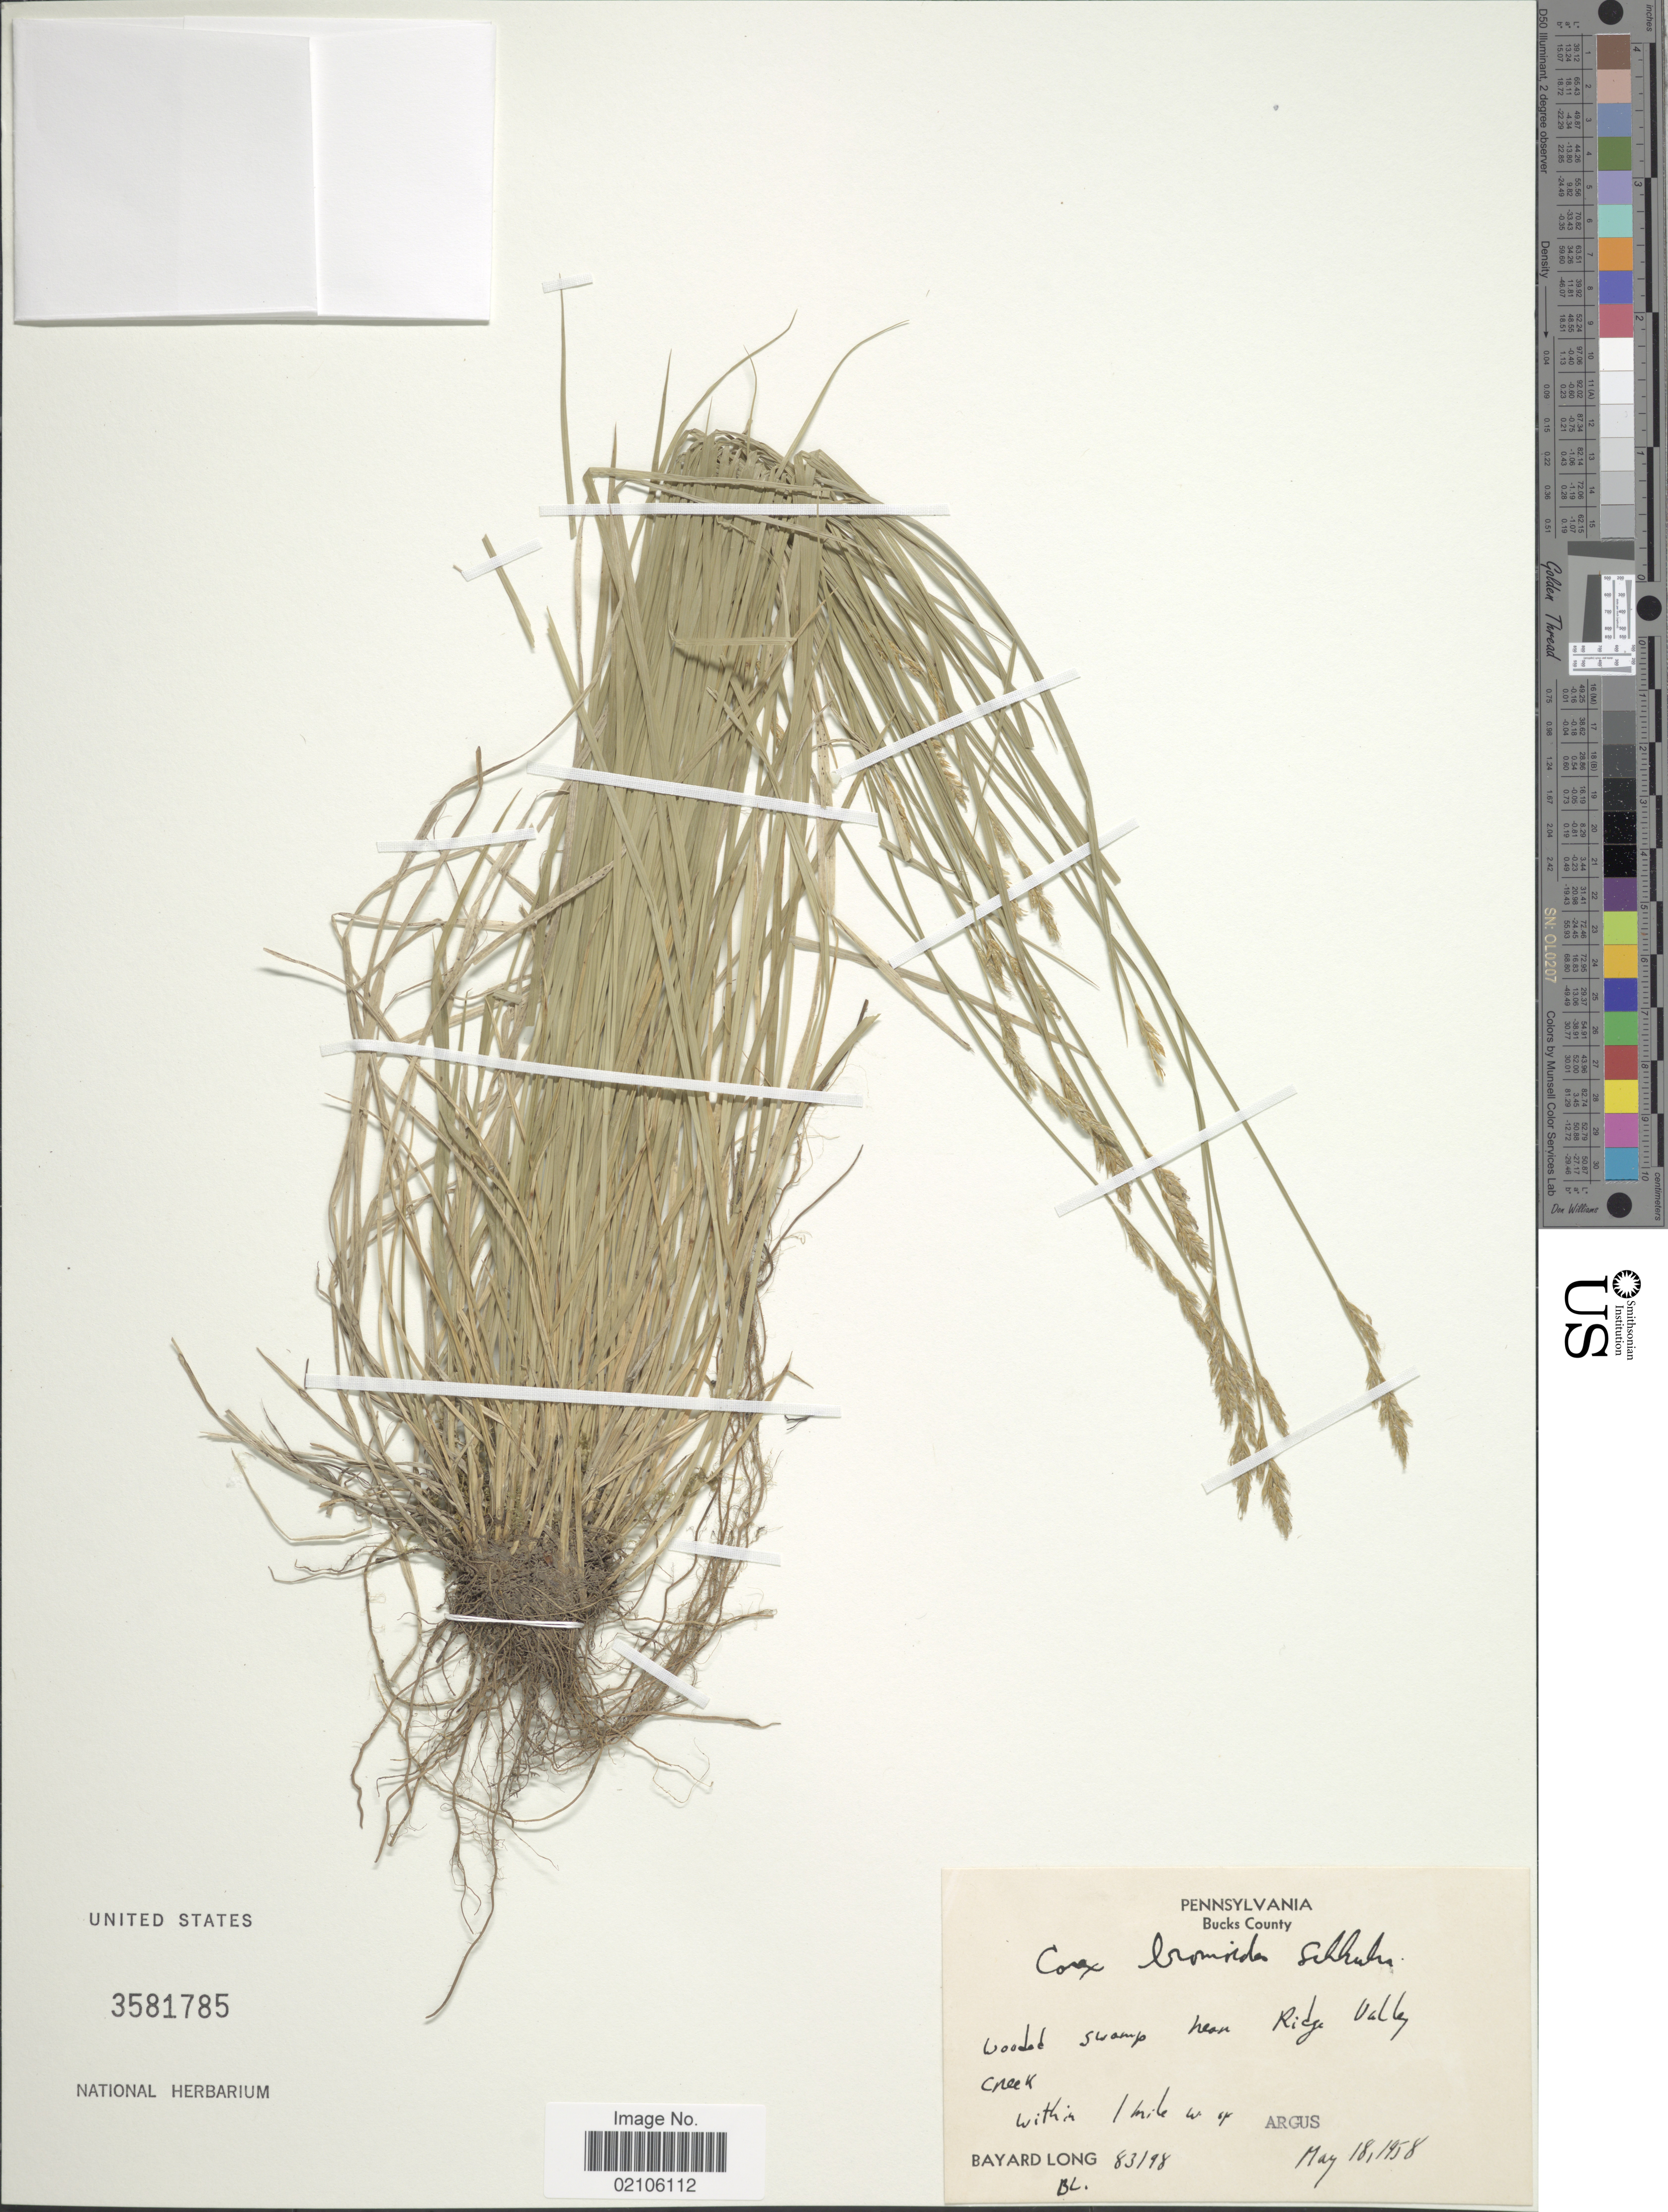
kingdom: Plantae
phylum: Tracheophyta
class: Liliopsida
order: Poales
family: Cyperaceae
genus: Carex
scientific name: Carex bromoides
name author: Willd.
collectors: B. Long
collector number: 83198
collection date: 1958-05-18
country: United States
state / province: Pennsylvania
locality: Bucks County, Wooded swamp near Ridge Valley Creek, within 1 mile W of Argus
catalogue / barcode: US 3581785